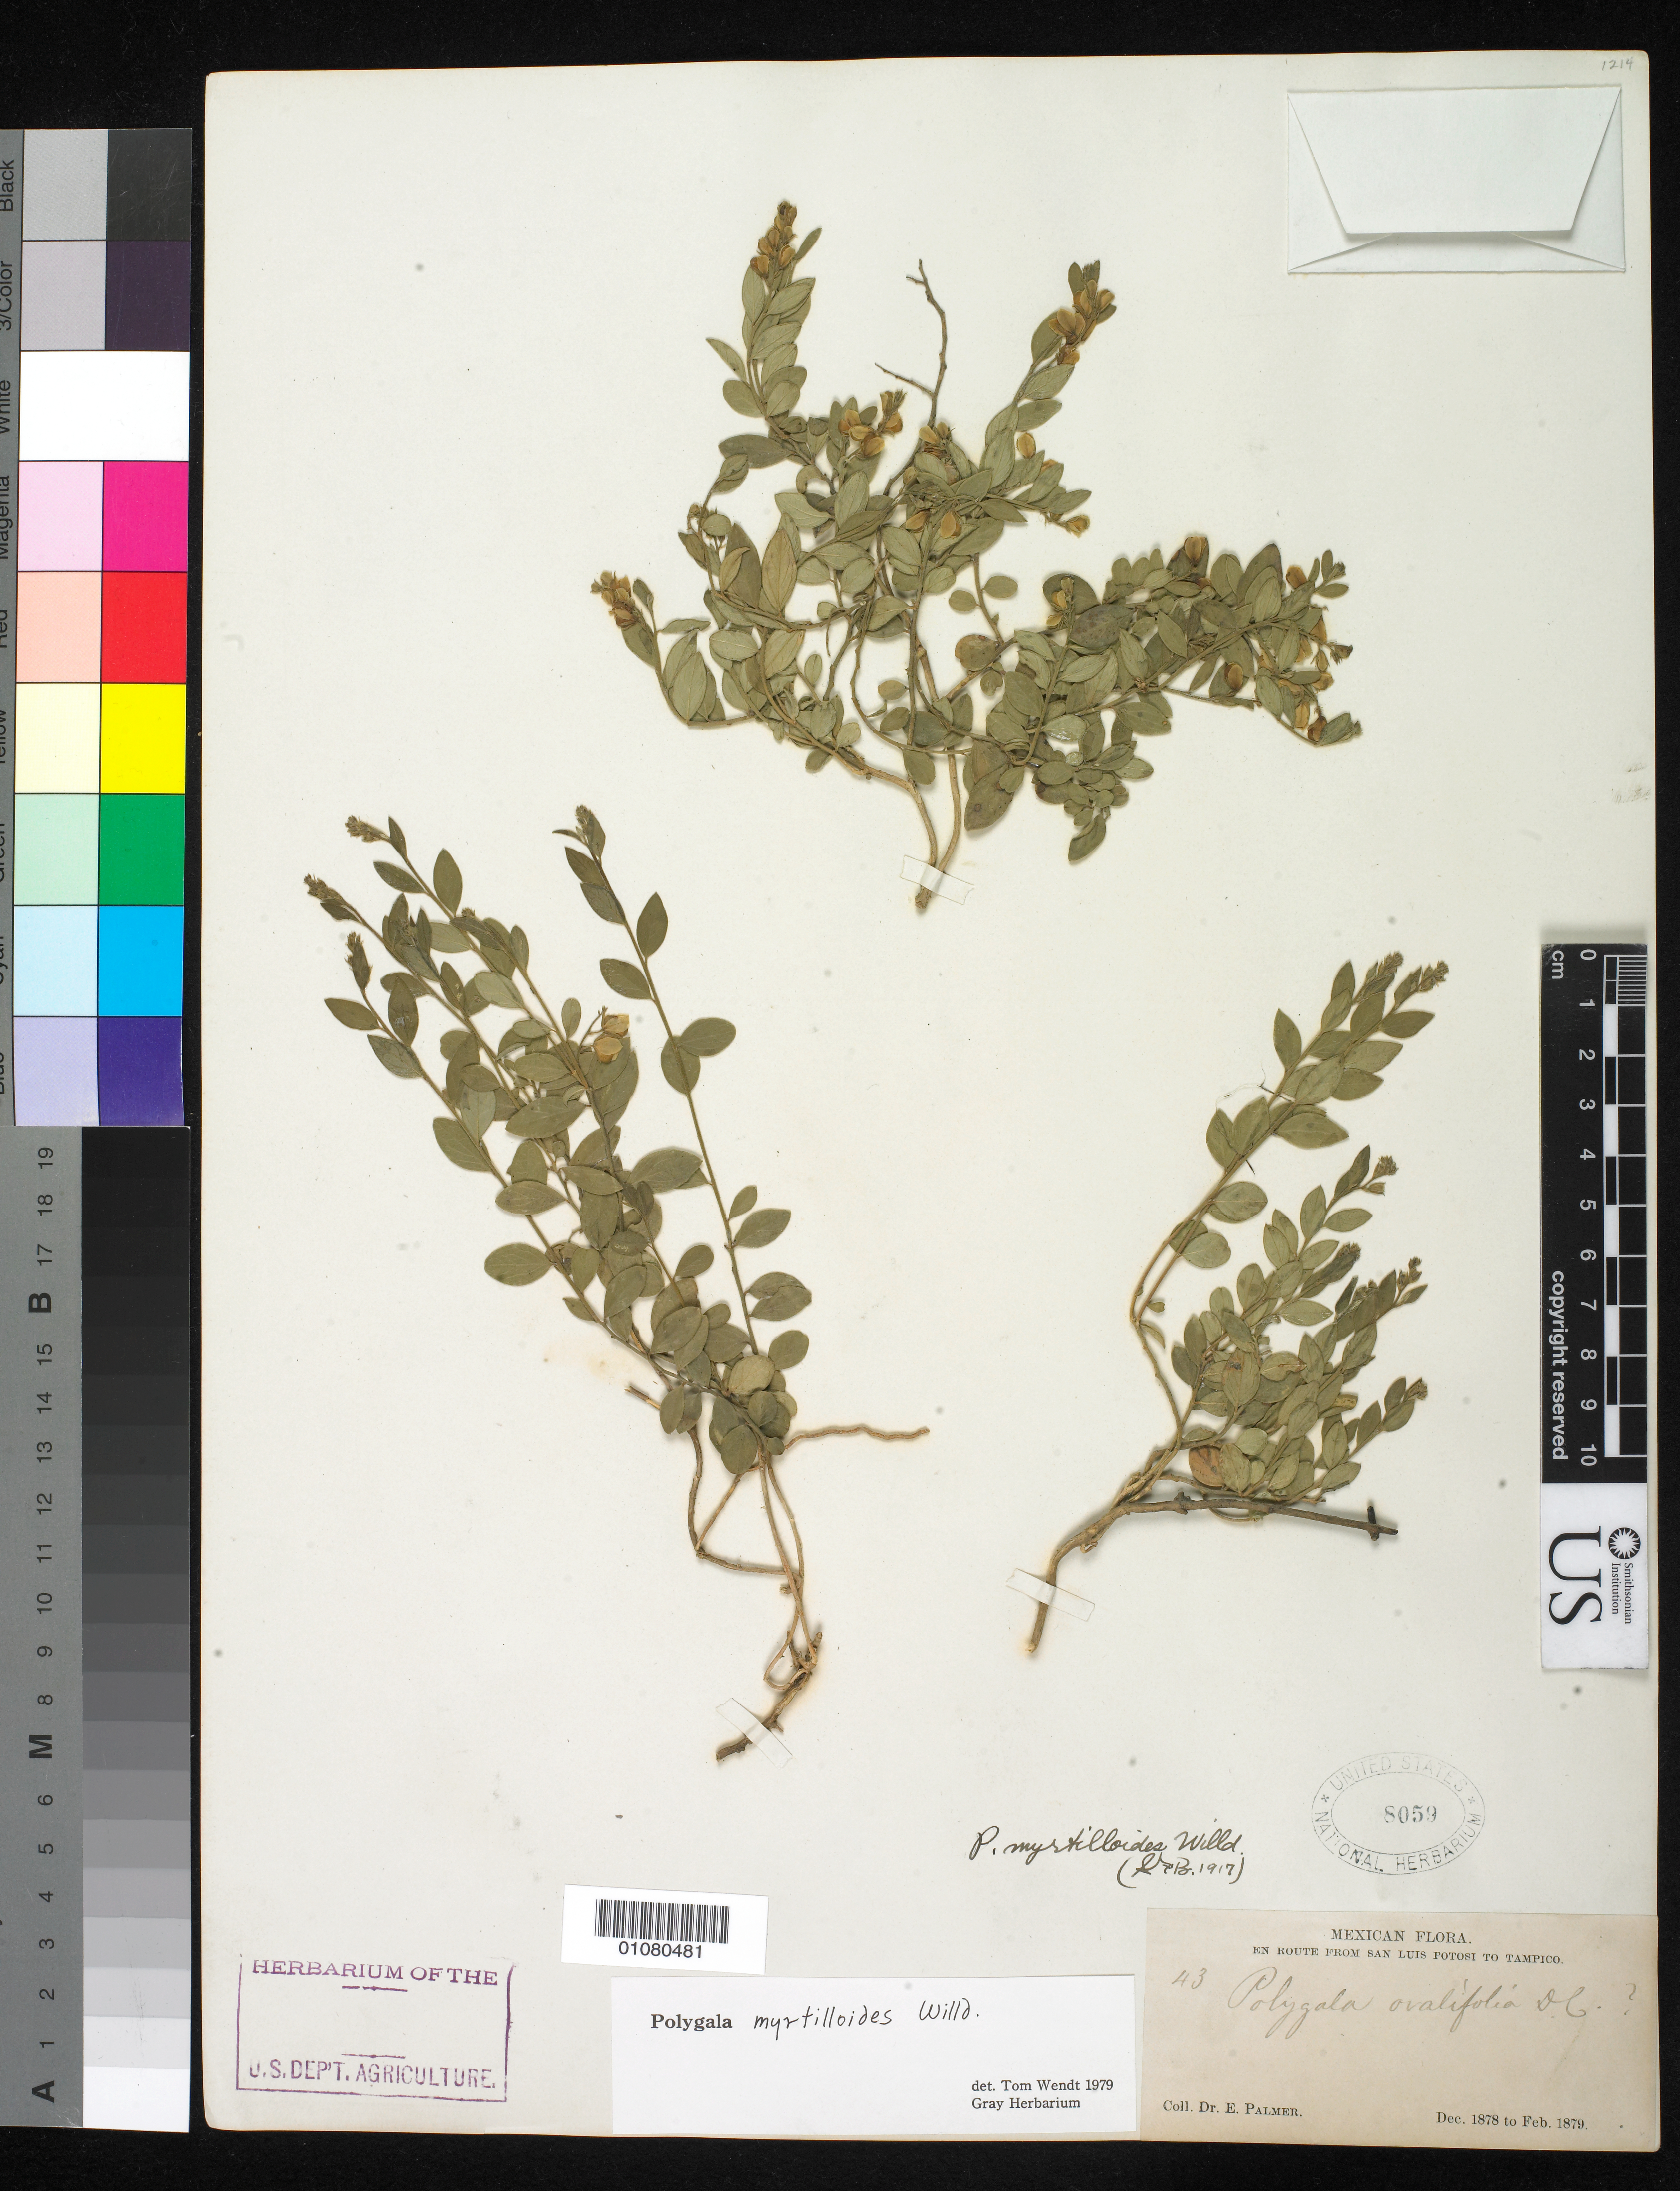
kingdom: Plantae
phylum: Tracheophyta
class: Magnoliopsida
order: Fabales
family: Polygalaceae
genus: Hebecarpa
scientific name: Hebecarpa myrtilloides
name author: (Kunth) J.R. Abbott & J.F.B. Pastore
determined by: Strong, Mark T., (BOT), Smithsonian Institution - National Museum of Natural History (UNITED STATES)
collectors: E. Palmer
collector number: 43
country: Mexico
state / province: San Luis Potosi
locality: San Luis Potosi to Tamoico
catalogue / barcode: US 8059